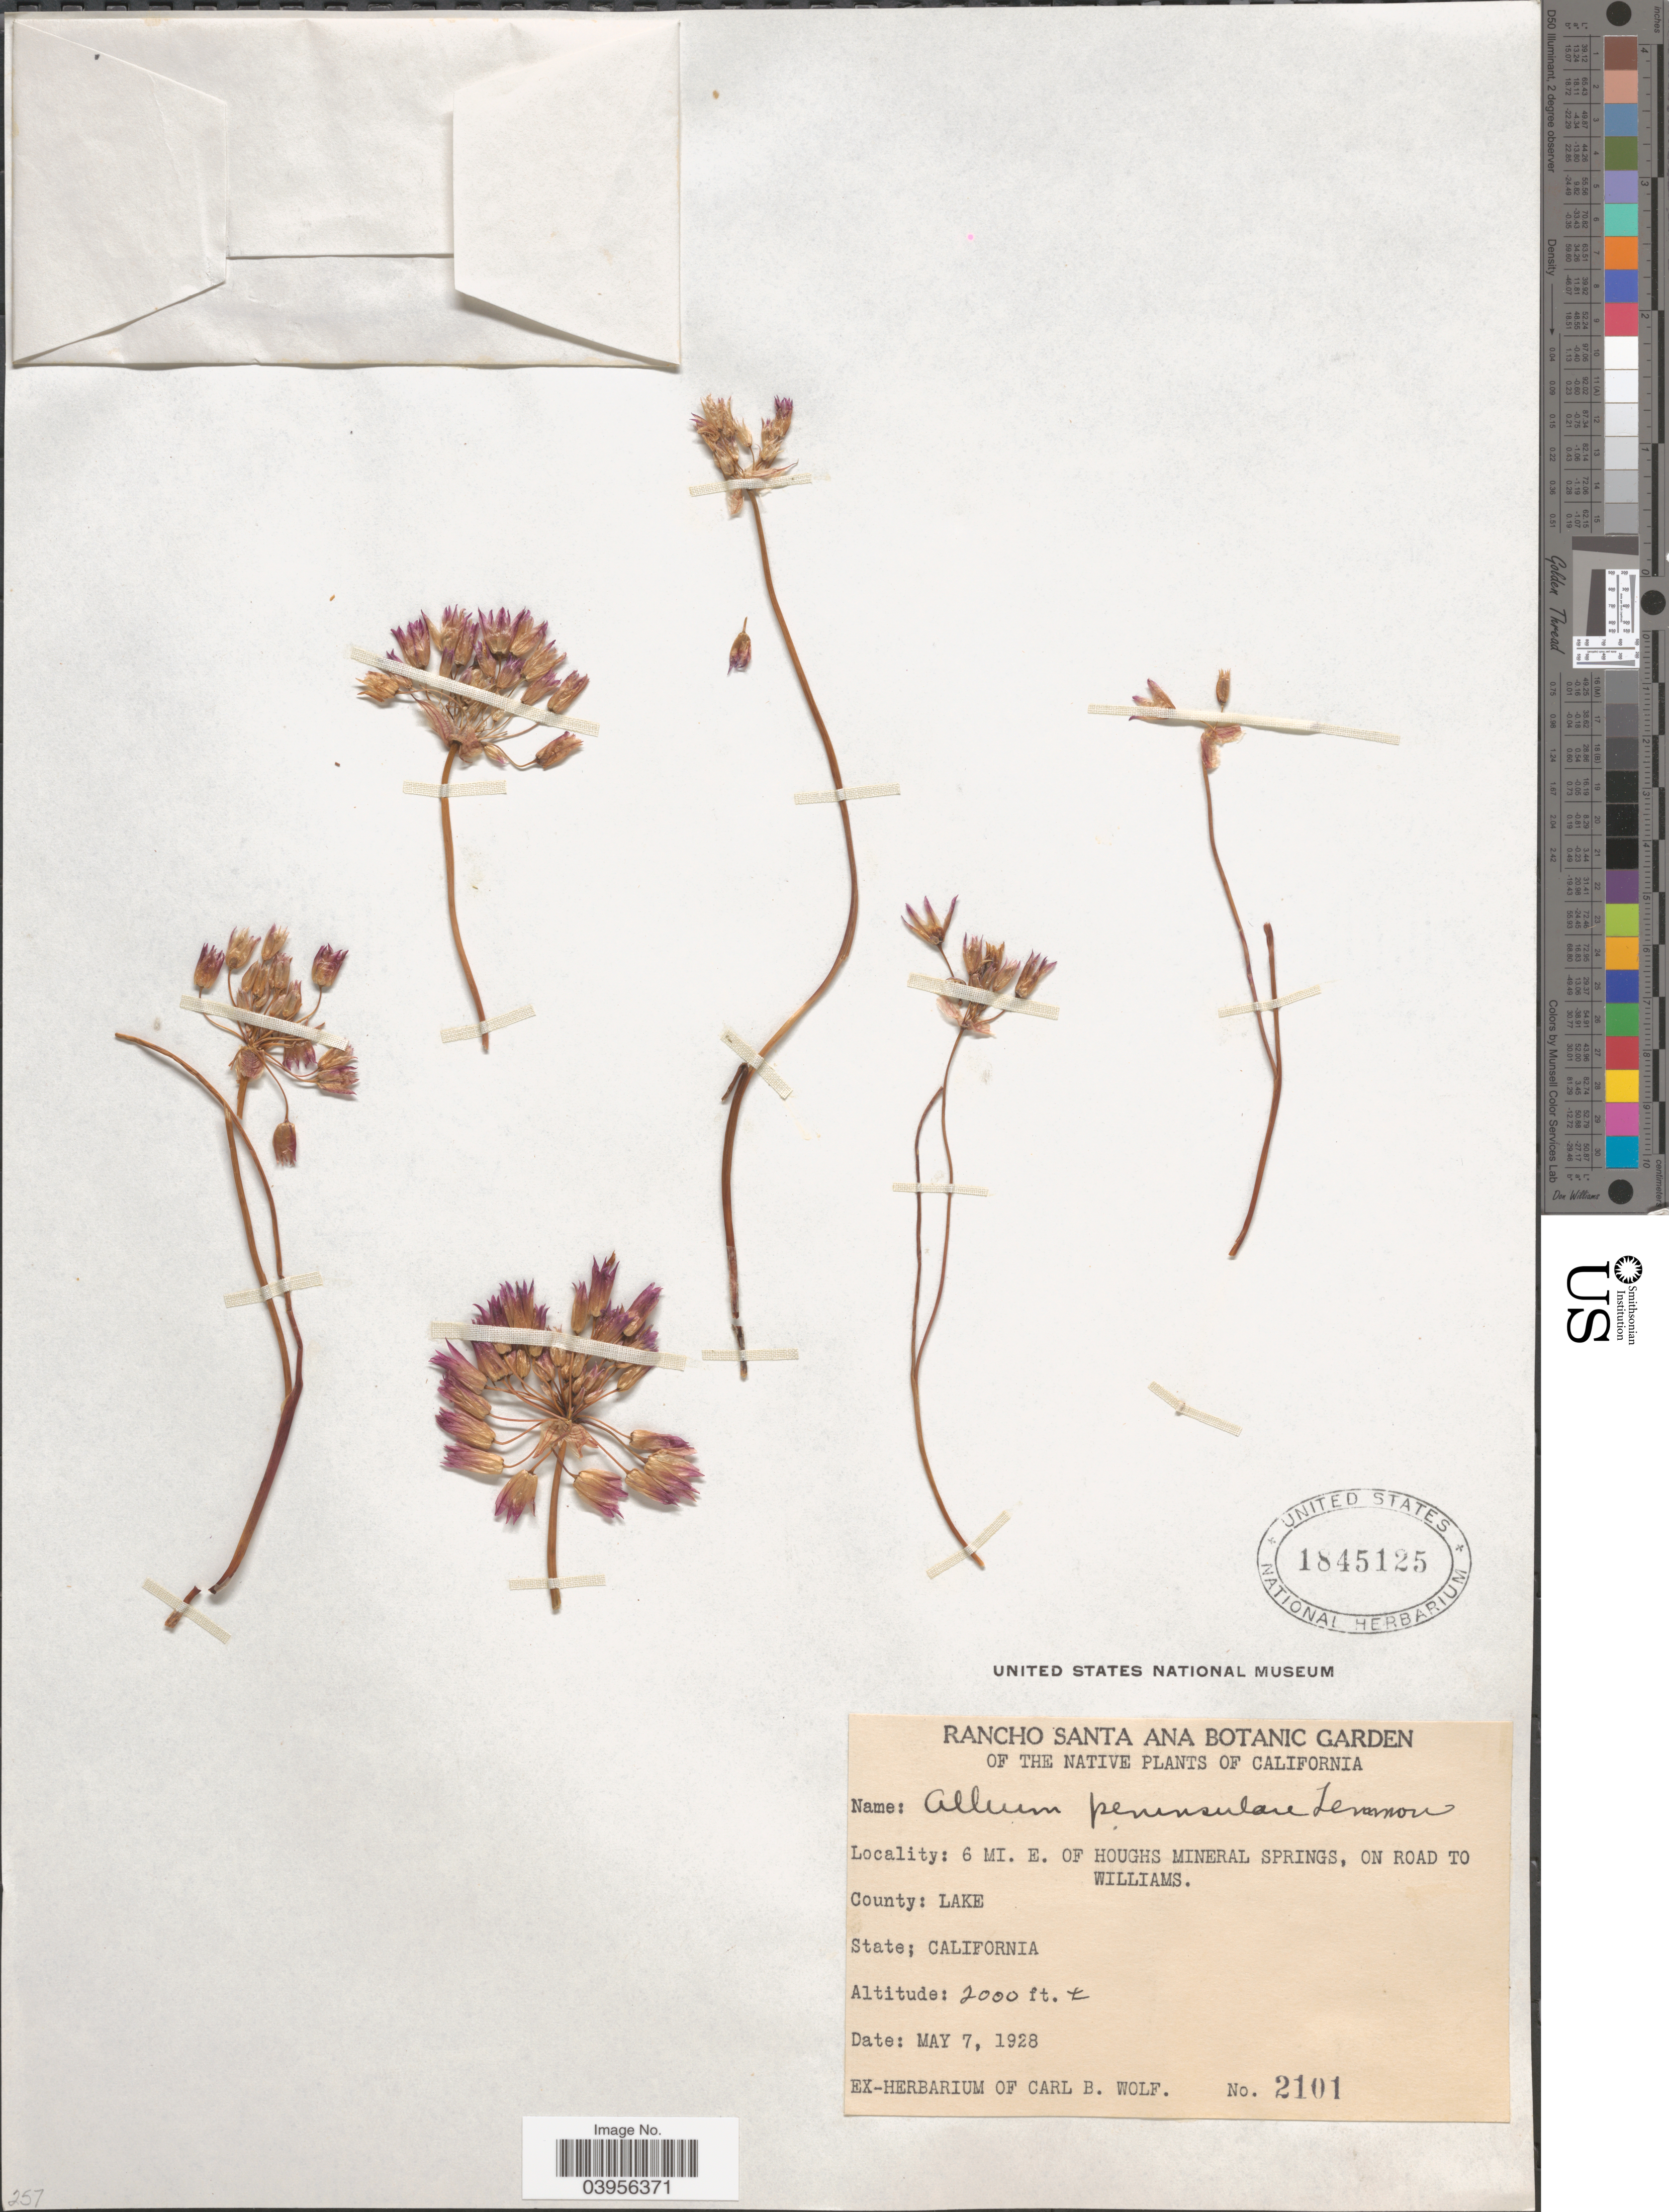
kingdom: Plantae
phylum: Tracheophyta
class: Liliopsida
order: Asparagales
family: Amaryllidaceae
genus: Allium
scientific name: Allium peninsulare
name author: Lemmon ex Greene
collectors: ex herb. Carl B. Wolf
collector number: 2101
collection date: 1928-05-07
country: United States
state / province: California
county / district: Lake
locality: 6 mi. E. of Houghs Mineral Springs, on road to Williams. County: Lake.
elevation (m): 610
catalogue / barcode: US 1845125